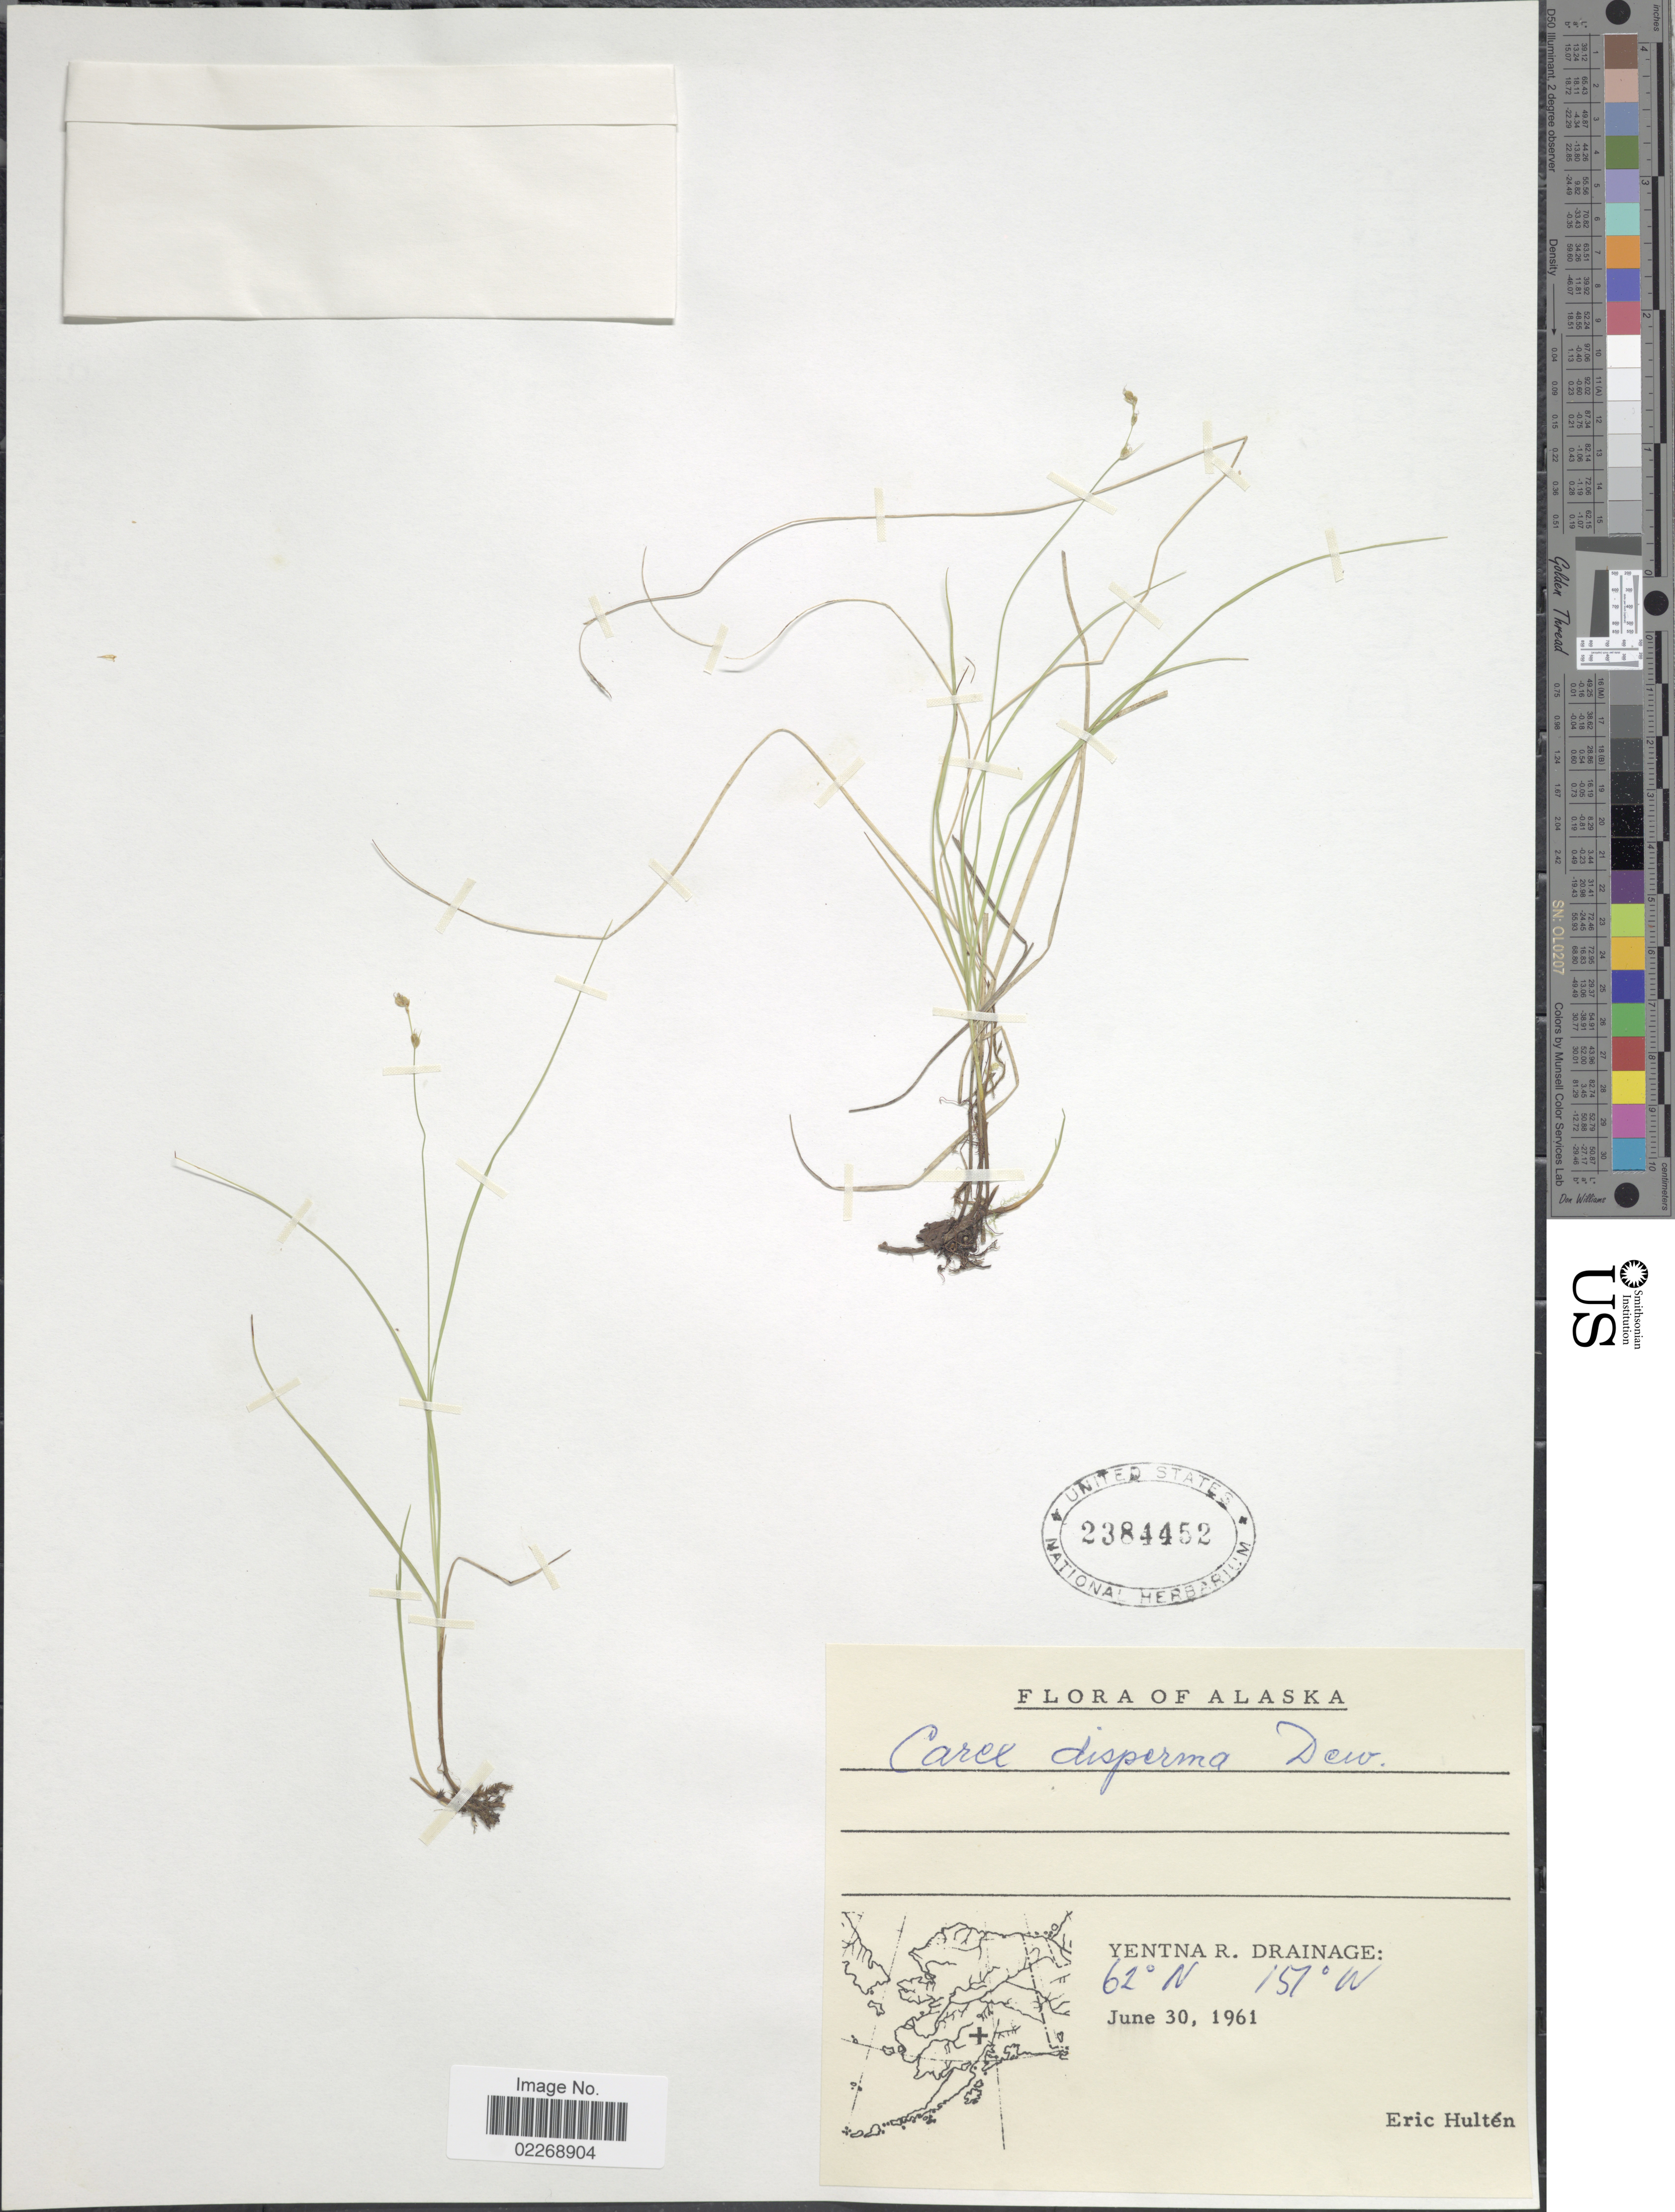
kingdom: Plantae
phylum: Tracheophyta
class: Liliopsida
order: Poales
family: Cyperaceae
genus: Carex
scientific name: Carex disperma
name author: Dewey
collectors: E. G. Hultén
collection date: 1961-06-30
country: United States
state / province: Alaska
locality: Yentna R. Drainage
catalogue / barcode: US 2384452